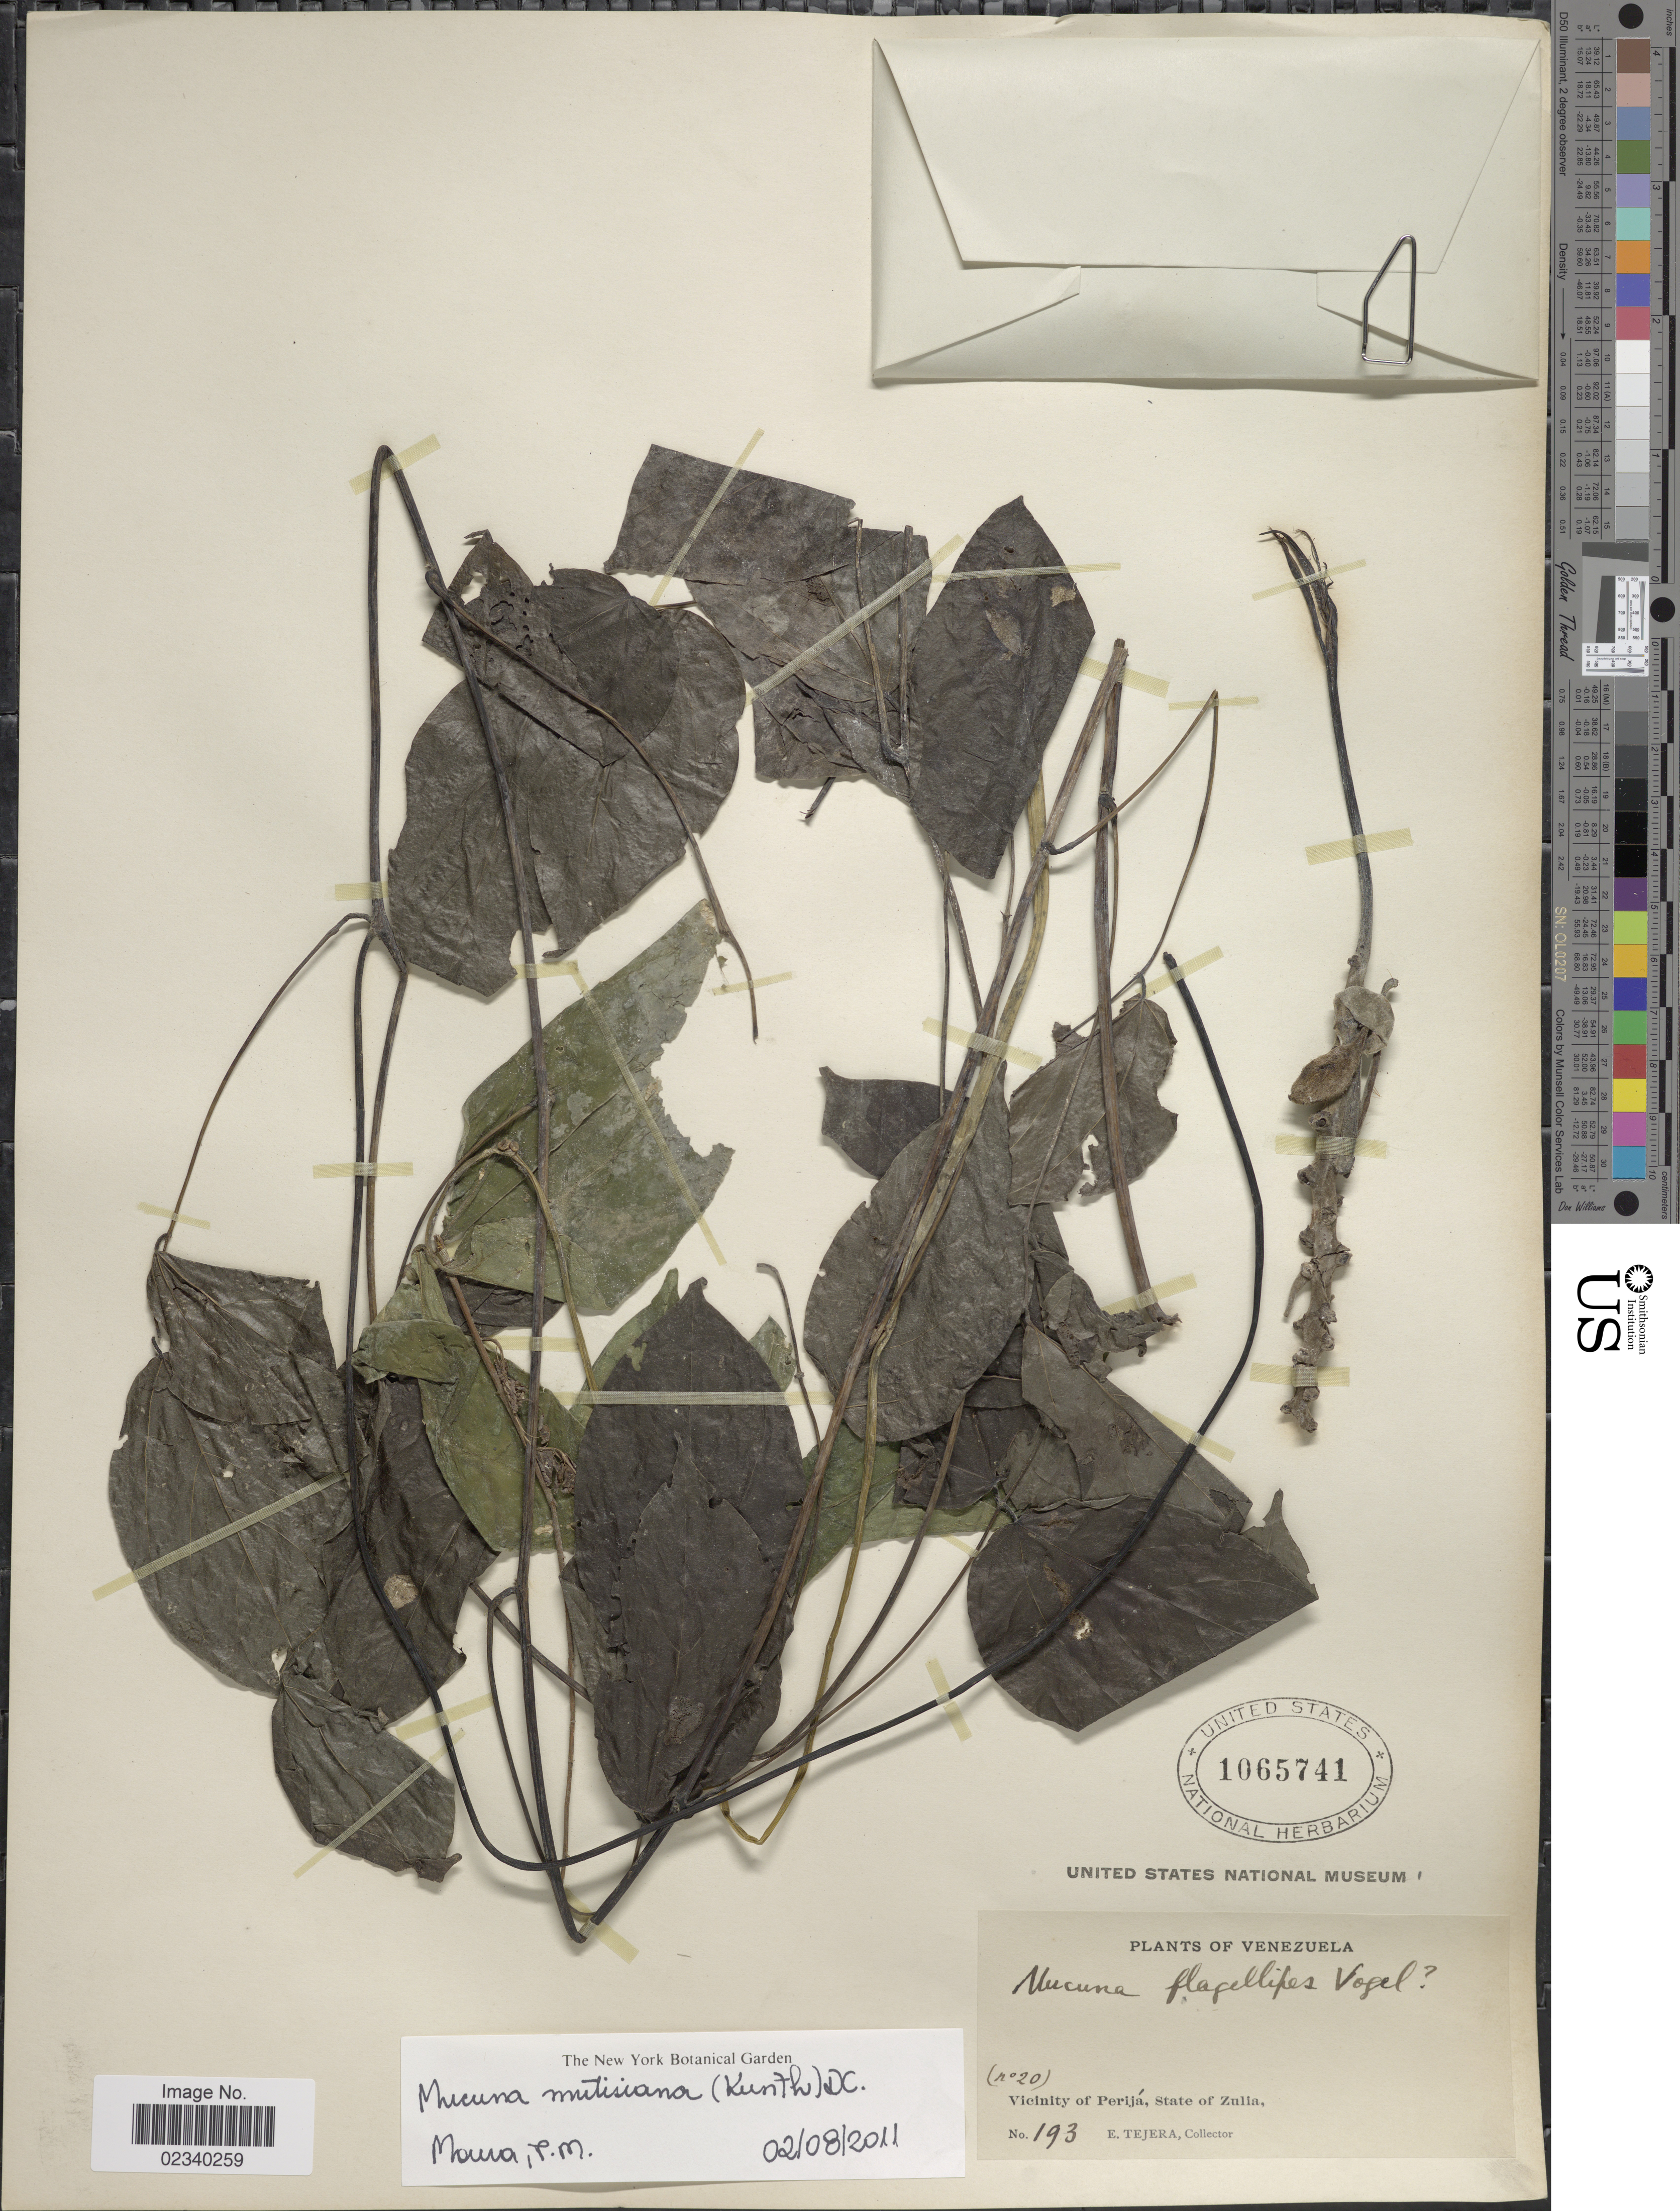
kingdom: Plantae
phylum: Tracheophyta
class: Magnoliopsida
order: Fabales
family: Fabaceae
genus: Mucuna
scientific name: Mucuna mutisiana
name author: (Kunth) DC.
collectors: E. Tejera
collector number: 193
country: Venezuela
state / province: Zulia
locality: Vicinity of Perija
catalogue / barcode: US 1065741